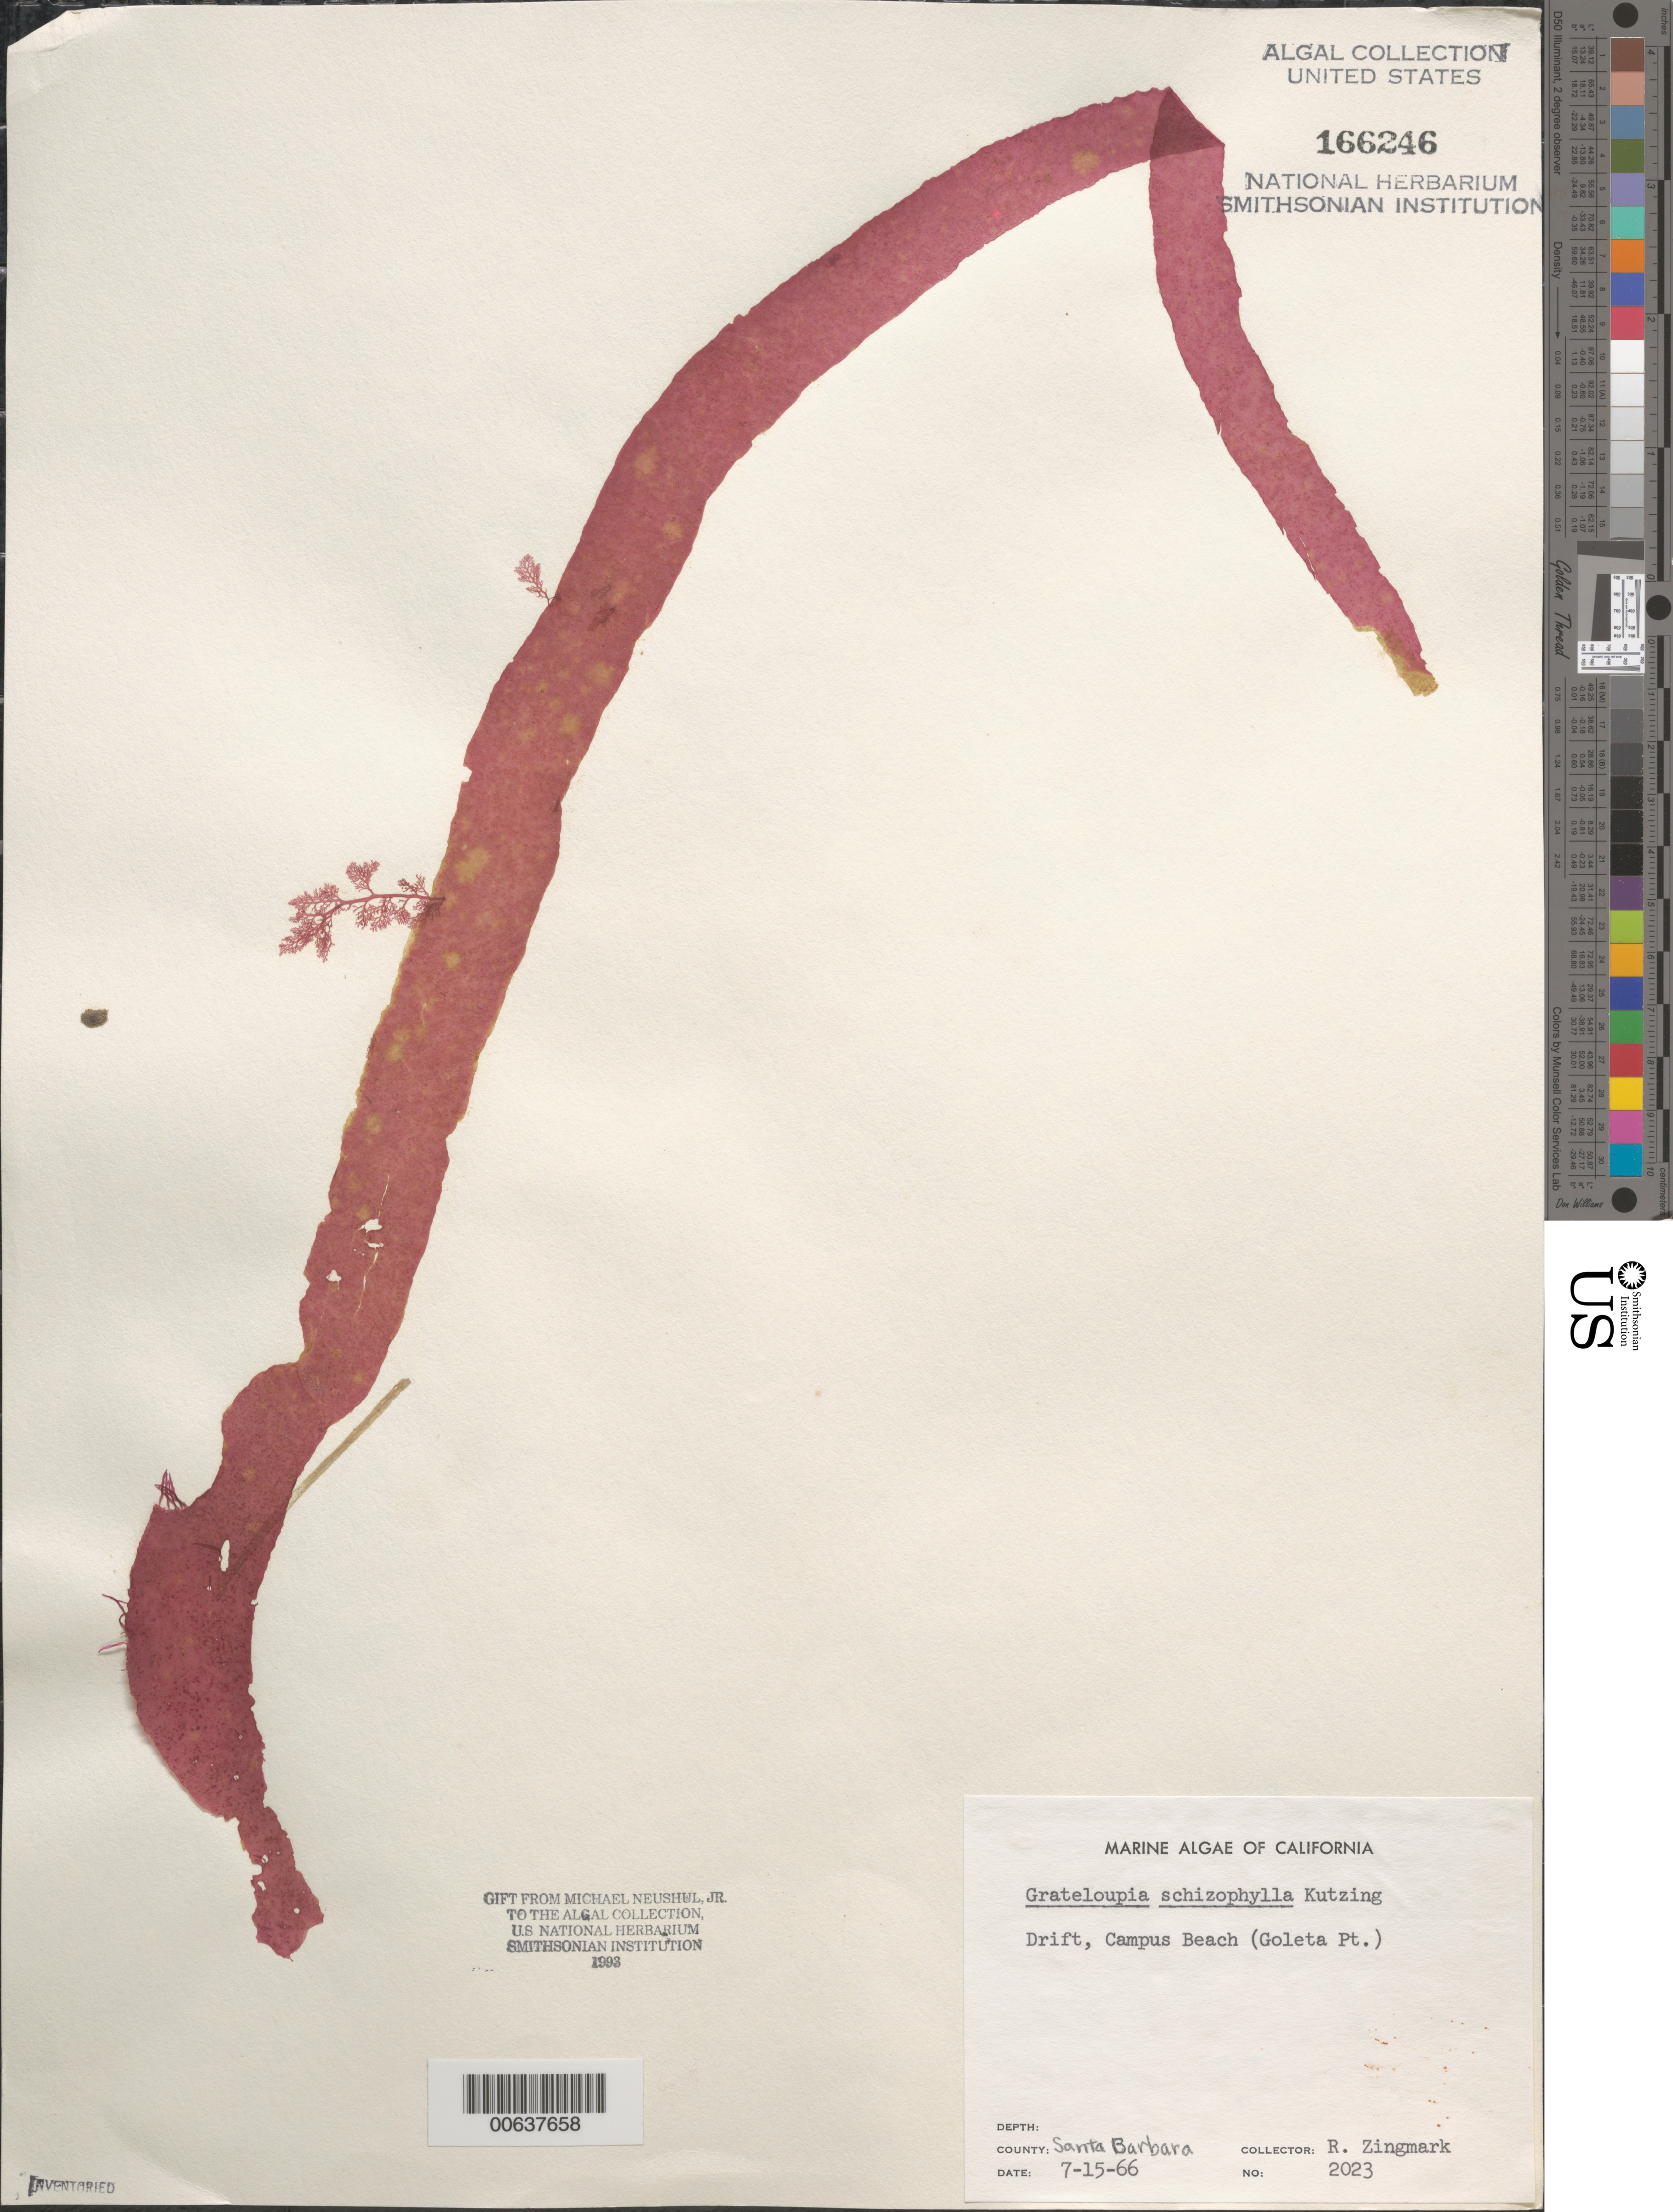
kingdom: Plantae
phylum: Rhodophyta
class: Florideophyceae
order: Halymeniales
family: Halymeniaceae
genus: Grateloupia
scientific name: Grateloupia schizophylla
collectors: R. Zingmark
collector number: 2023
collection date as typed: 15 Jul 1966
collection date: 1966-07-15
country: United States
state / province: California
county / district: Santa Barbara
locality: Campus Beach, Goleta Point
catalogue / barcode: US 166246